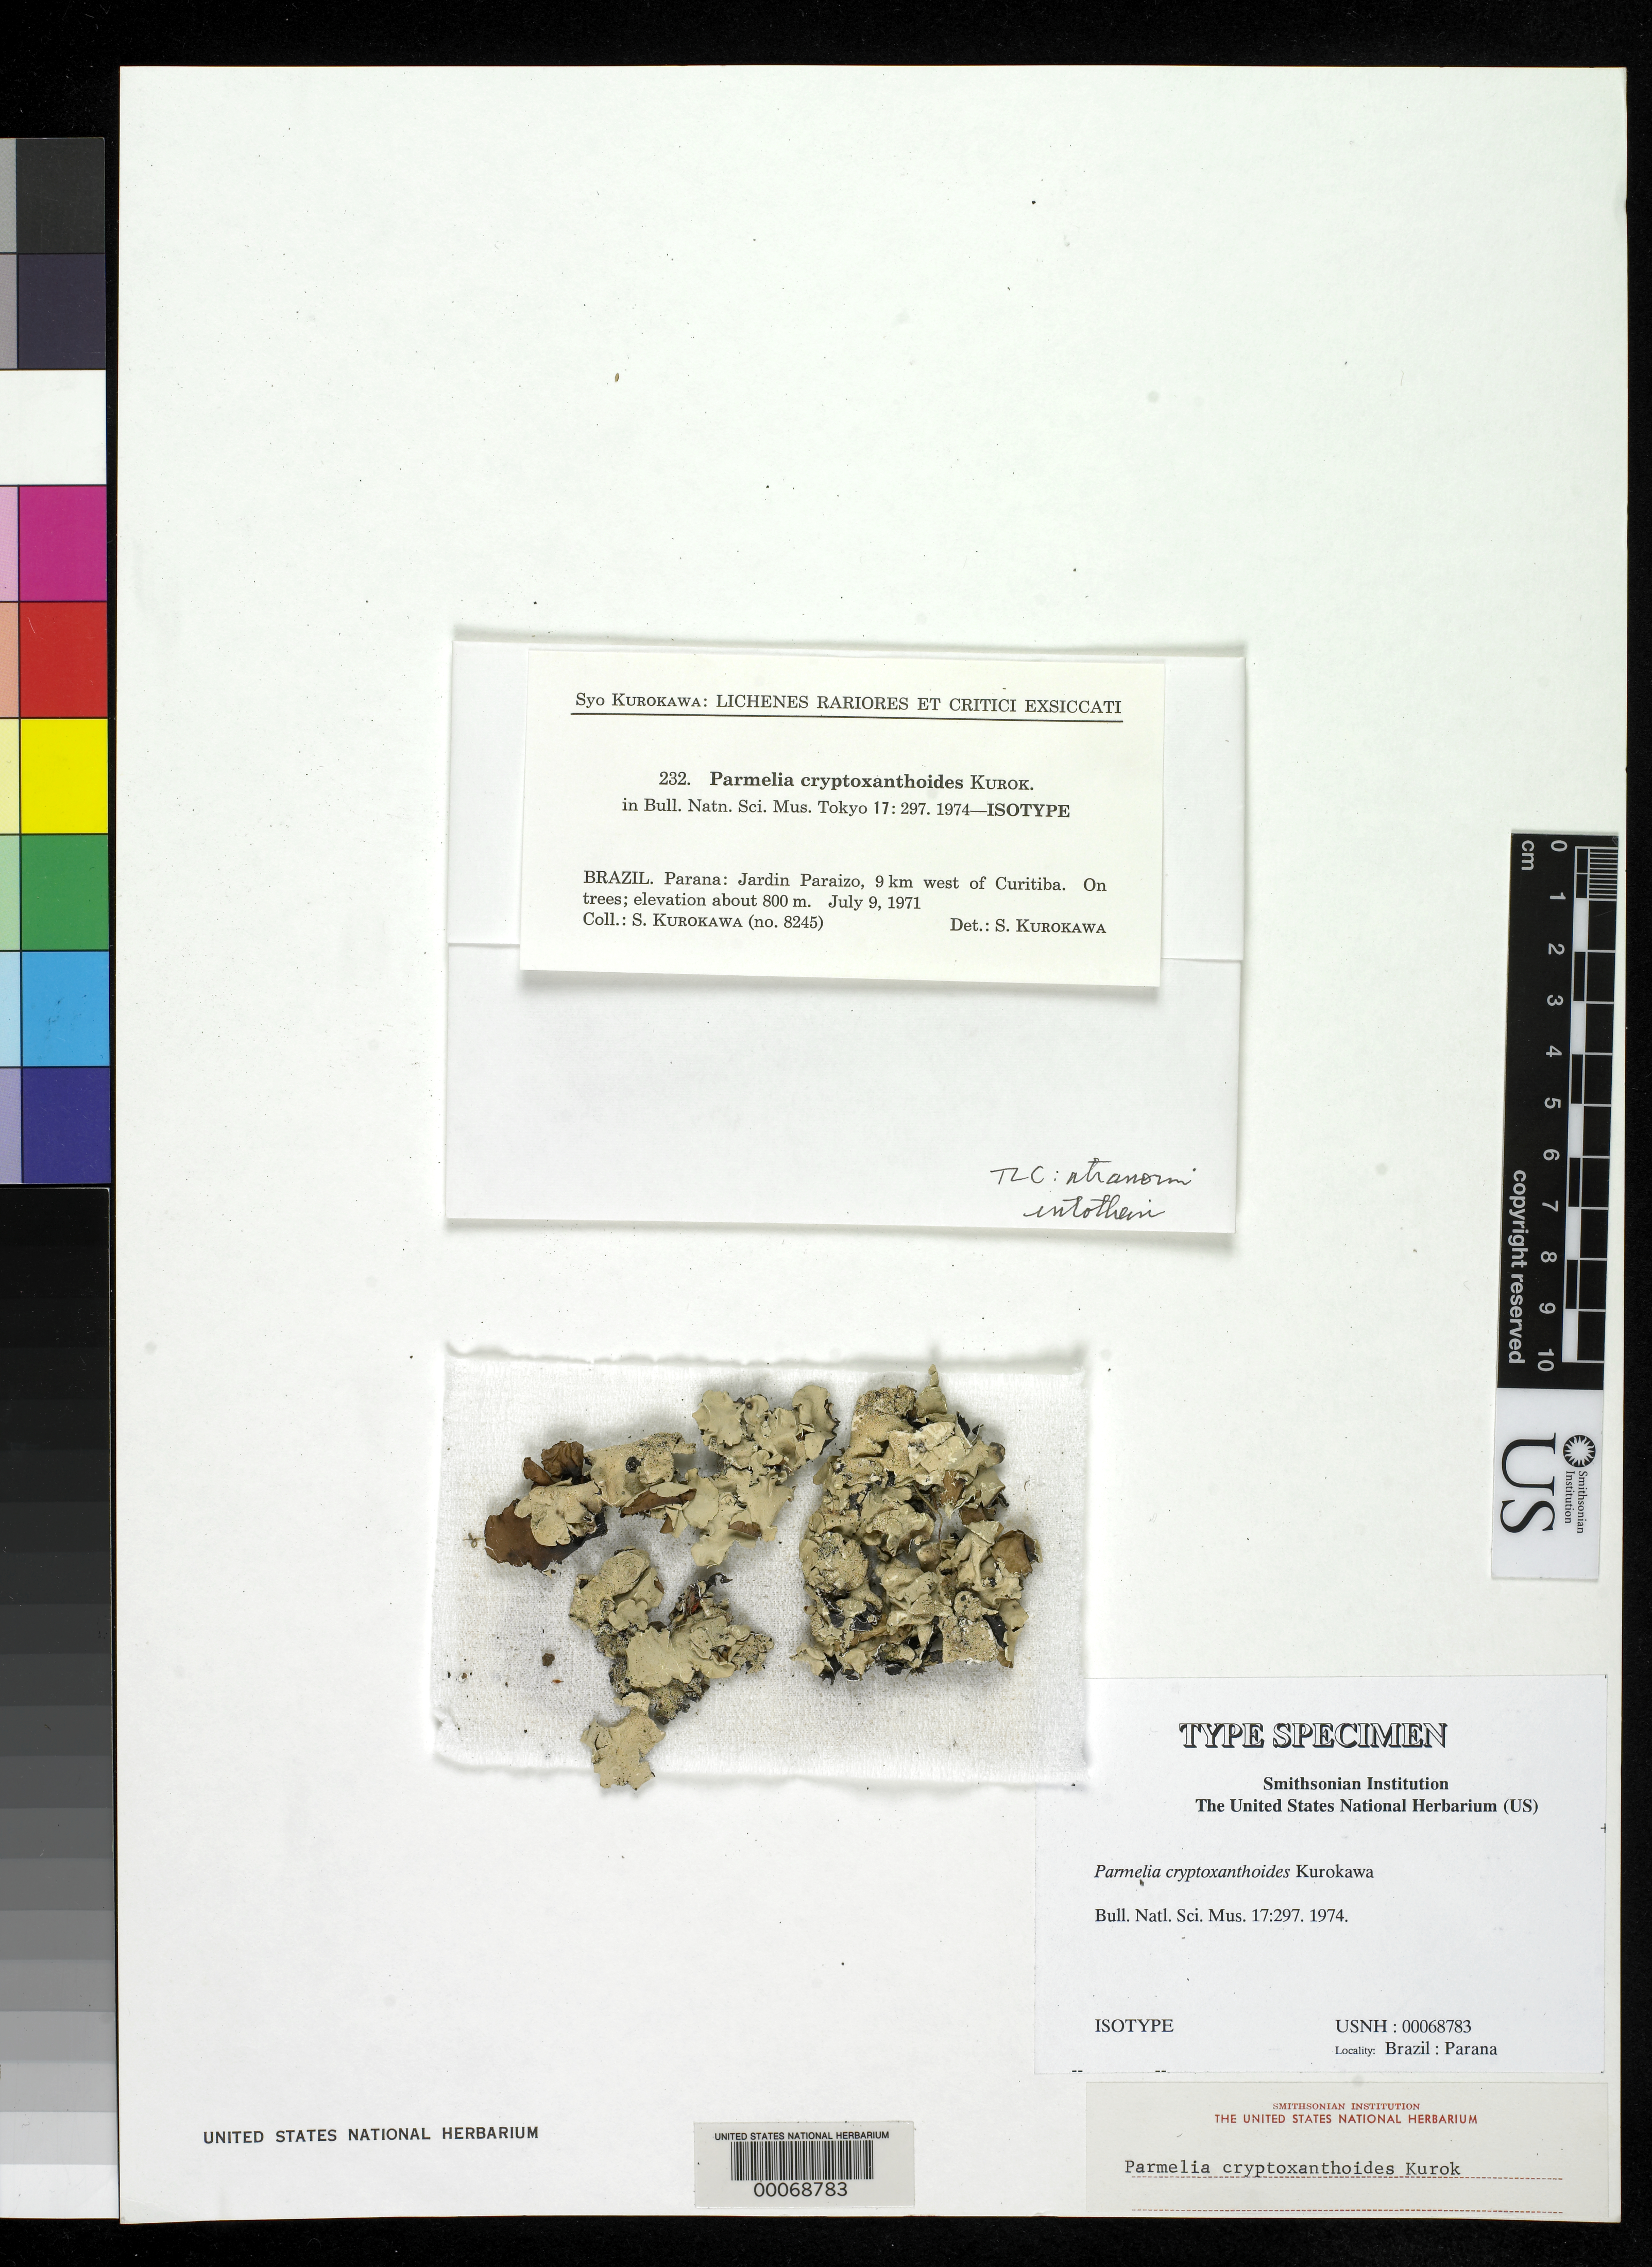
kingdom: Fungi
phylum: Ascomycota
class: Lecanoromycetes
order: Lecanorales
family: Parmeliaceae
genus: Parmelia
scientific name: Parmelia cryptoxanthoides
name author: Kurok.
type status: Isotype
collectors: S. Kurokawa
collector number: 8245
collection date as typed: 09 Jul 1971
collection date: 1971-07-09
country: Brazil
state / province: Paraná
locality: Jardin Paraizo, 9 km W of Curitiba.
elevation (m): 800